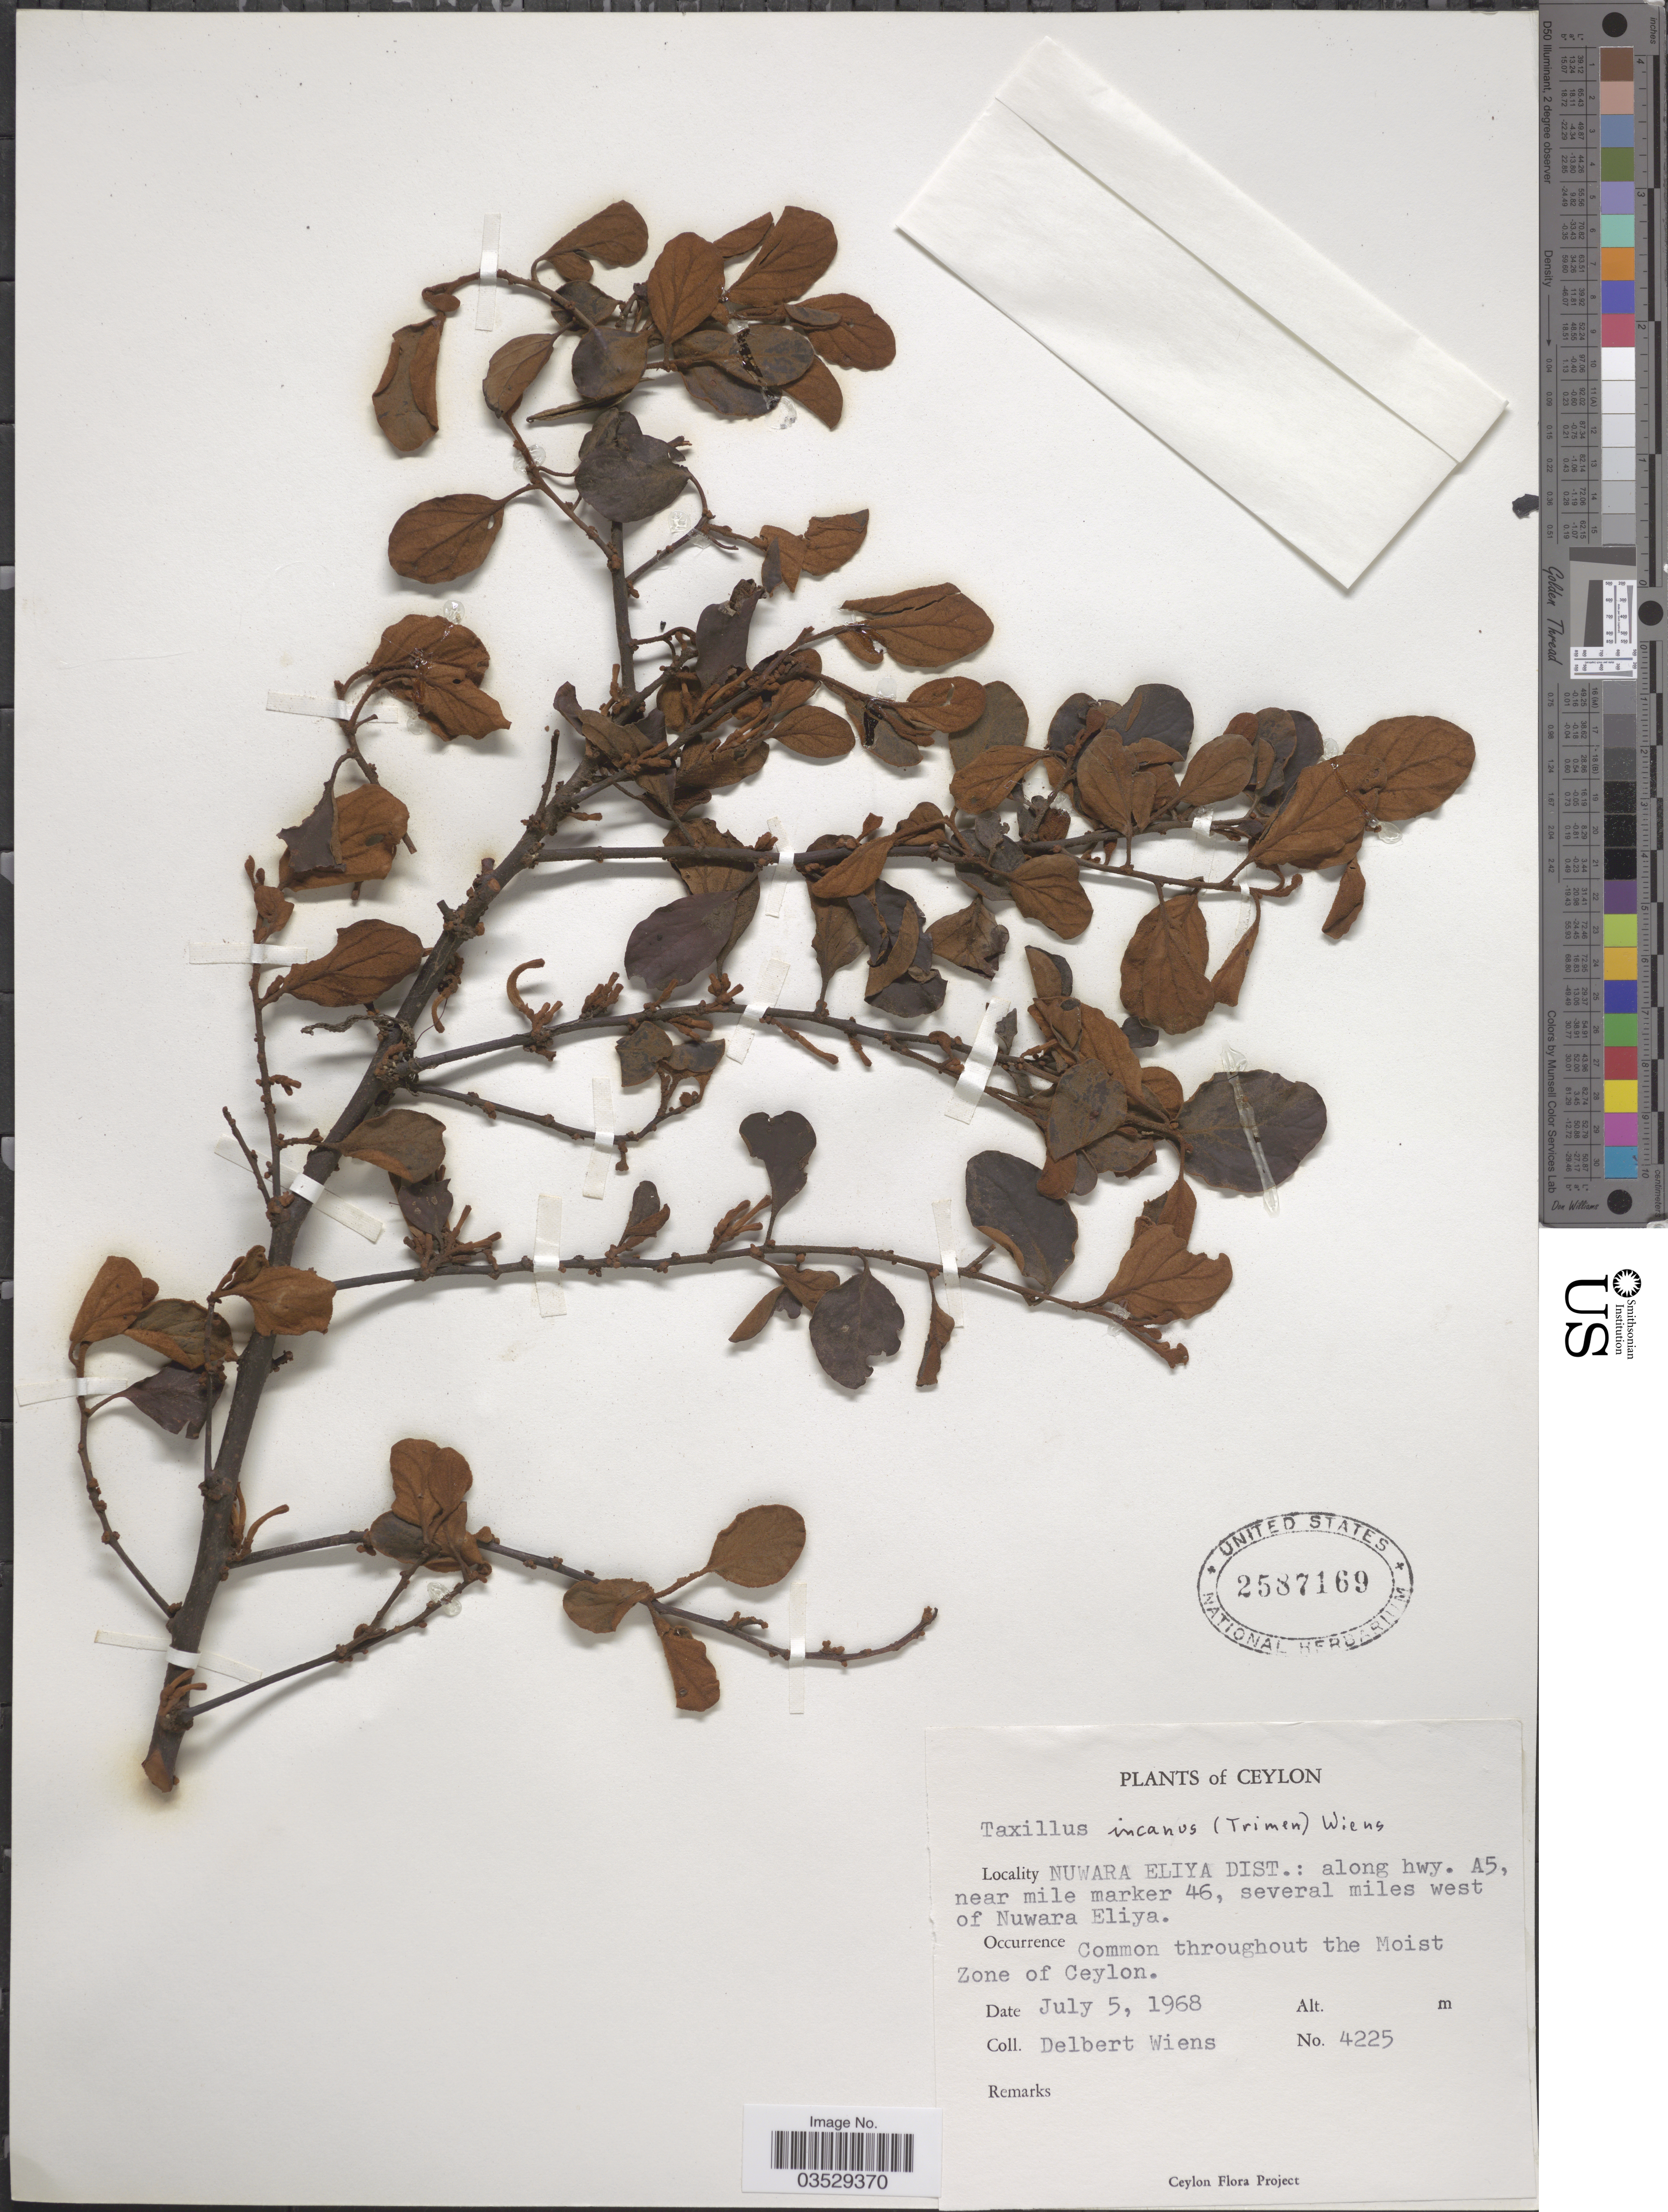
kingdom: Plantae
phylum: Tracheophyta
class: Magnoliopsida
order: Santalales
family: Loranthaceae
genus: Taxillus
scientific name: Taxillus incanus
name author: (Trimen) Wiens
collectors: D. Wiens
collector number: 4225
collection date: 1968-07-05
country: Sri Lanka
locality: Ceylon. Nuwara Eliya Dist.: along hwy. A5, near mile marker 46, several miles west of Nuwara Eliya. Common throughout the Moist Zone of Ceylon.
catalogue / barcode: US 2587169